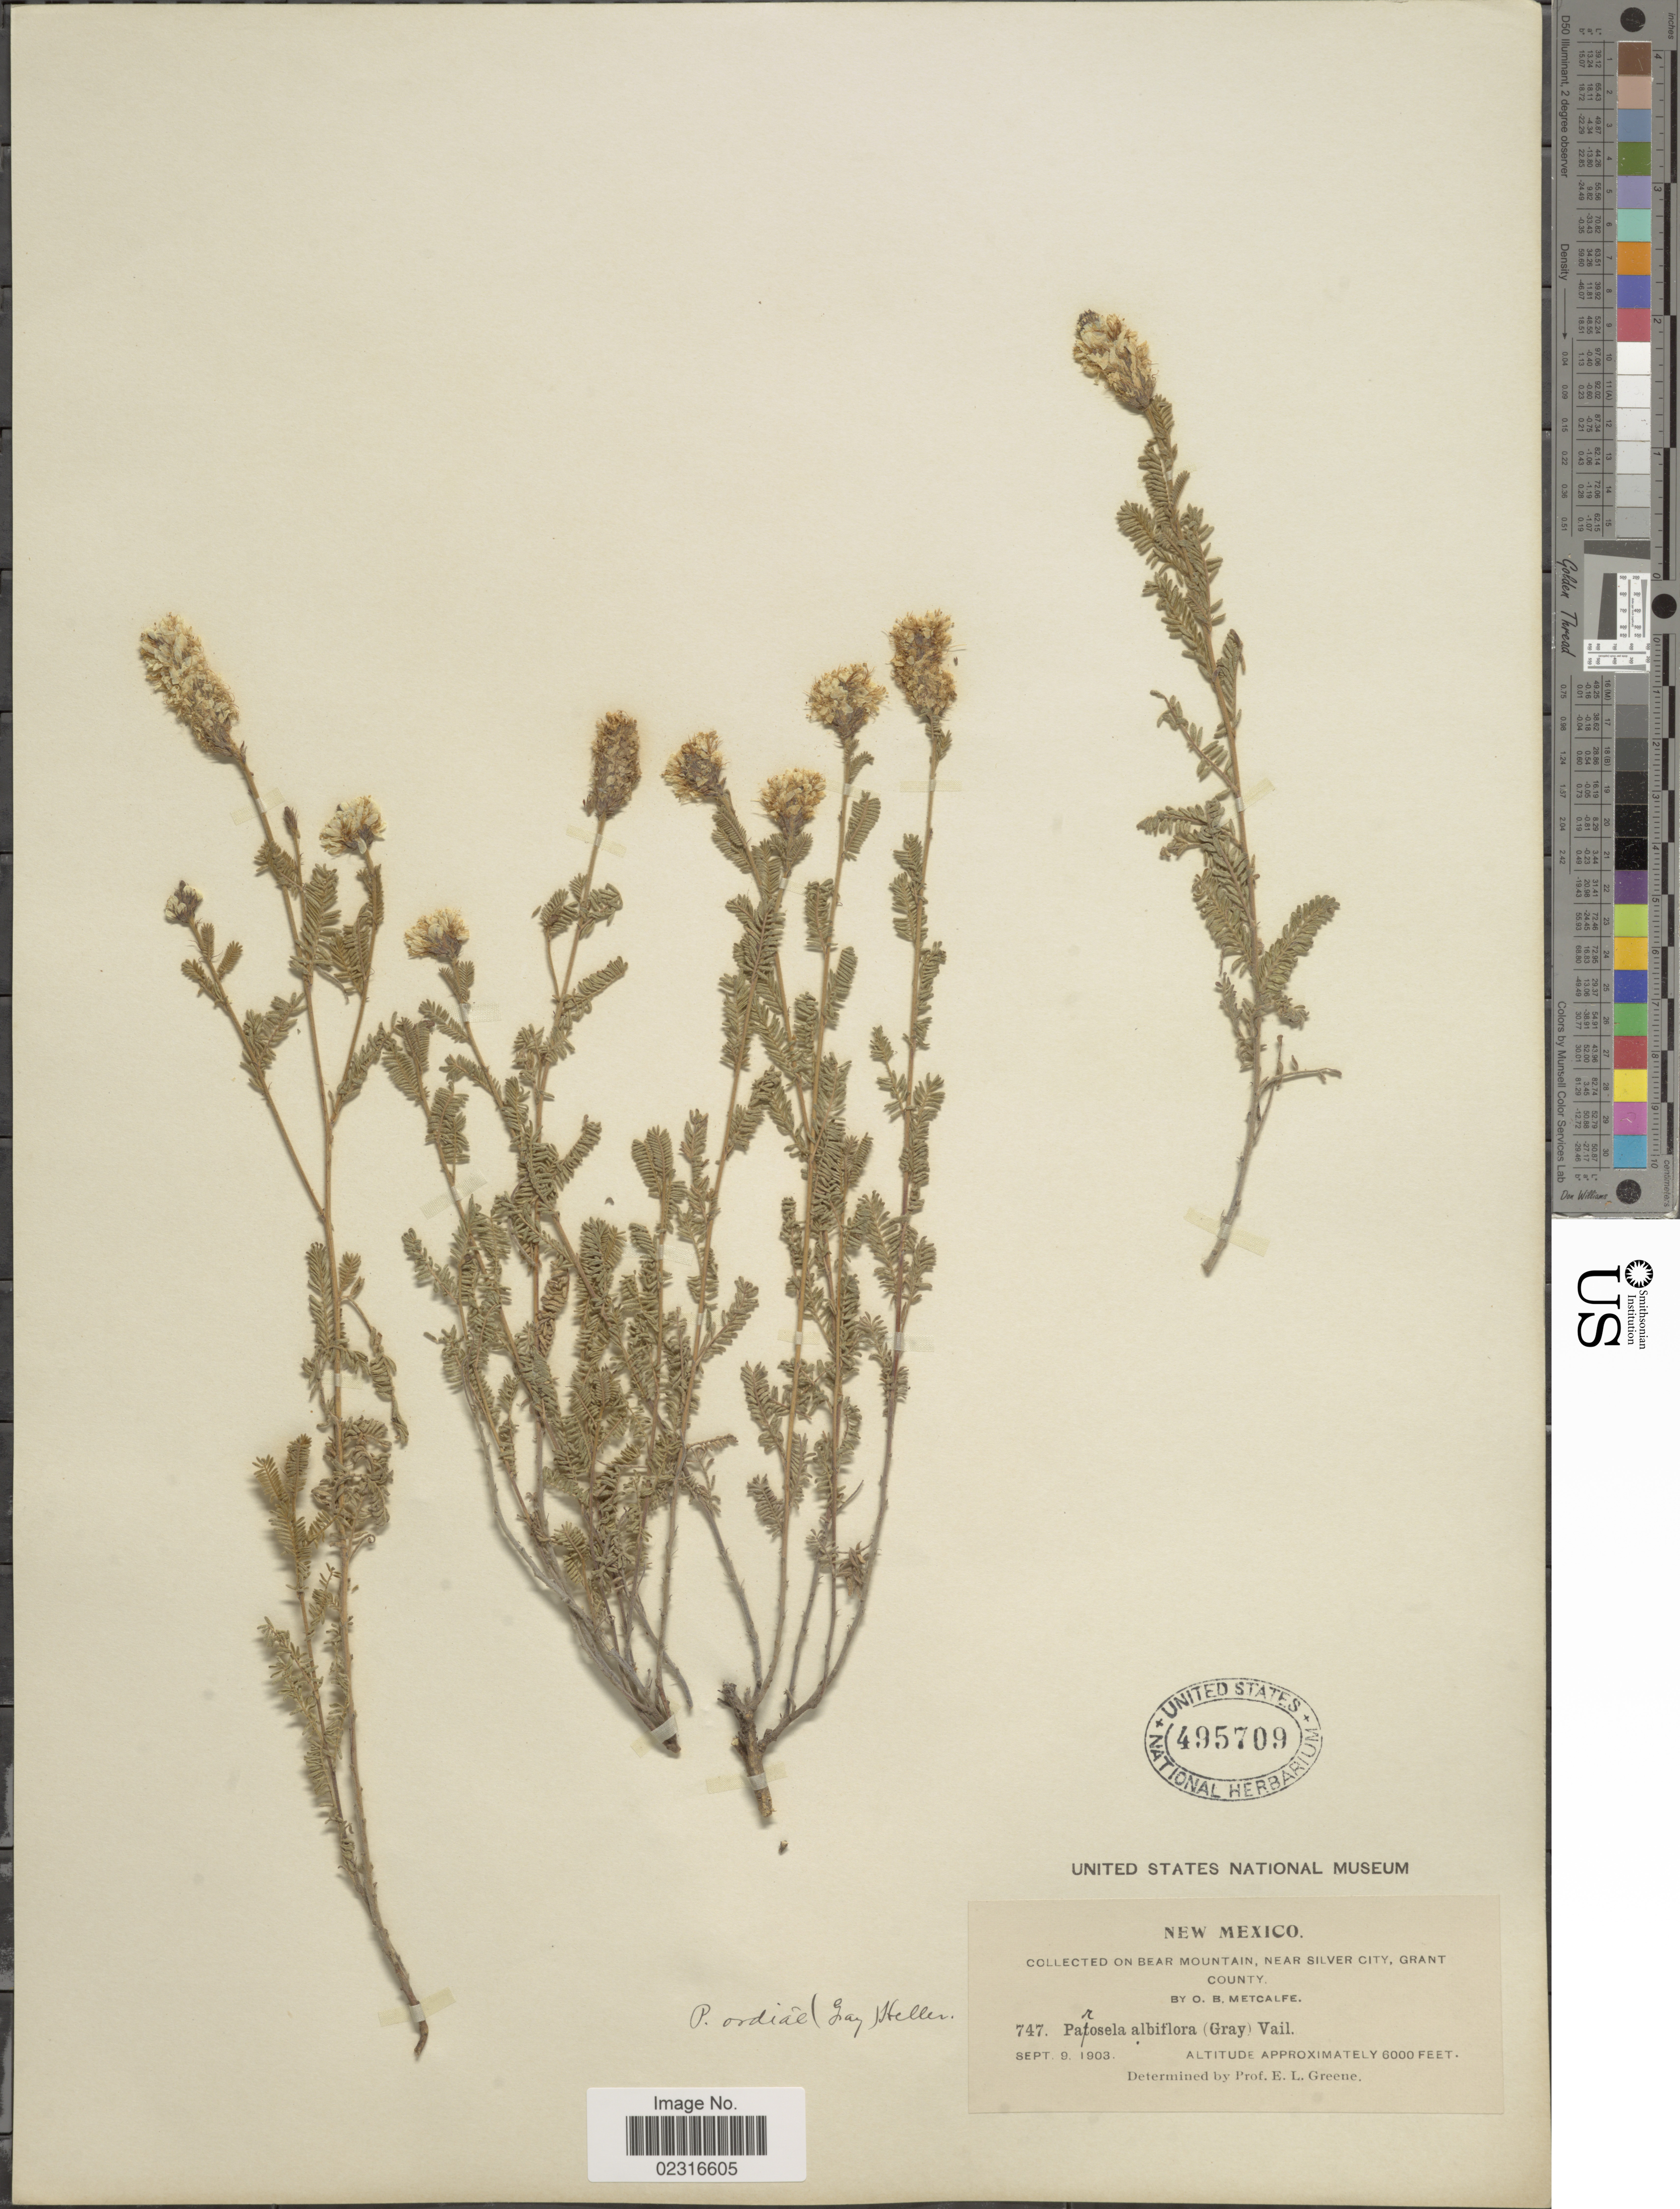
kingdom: Plantae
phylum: Tracheophyta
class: Magnoliopsida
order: Fabales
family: Fabaceae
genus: Dalea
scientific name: Dalea albiflora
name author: A. Gray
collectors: O. B. Metcalfe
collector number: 747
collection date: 1903-09-09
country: United States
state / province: New Mexico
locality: Bear Mountain, near Silver City, Grant County.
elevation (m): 1829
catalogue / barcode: US 495709